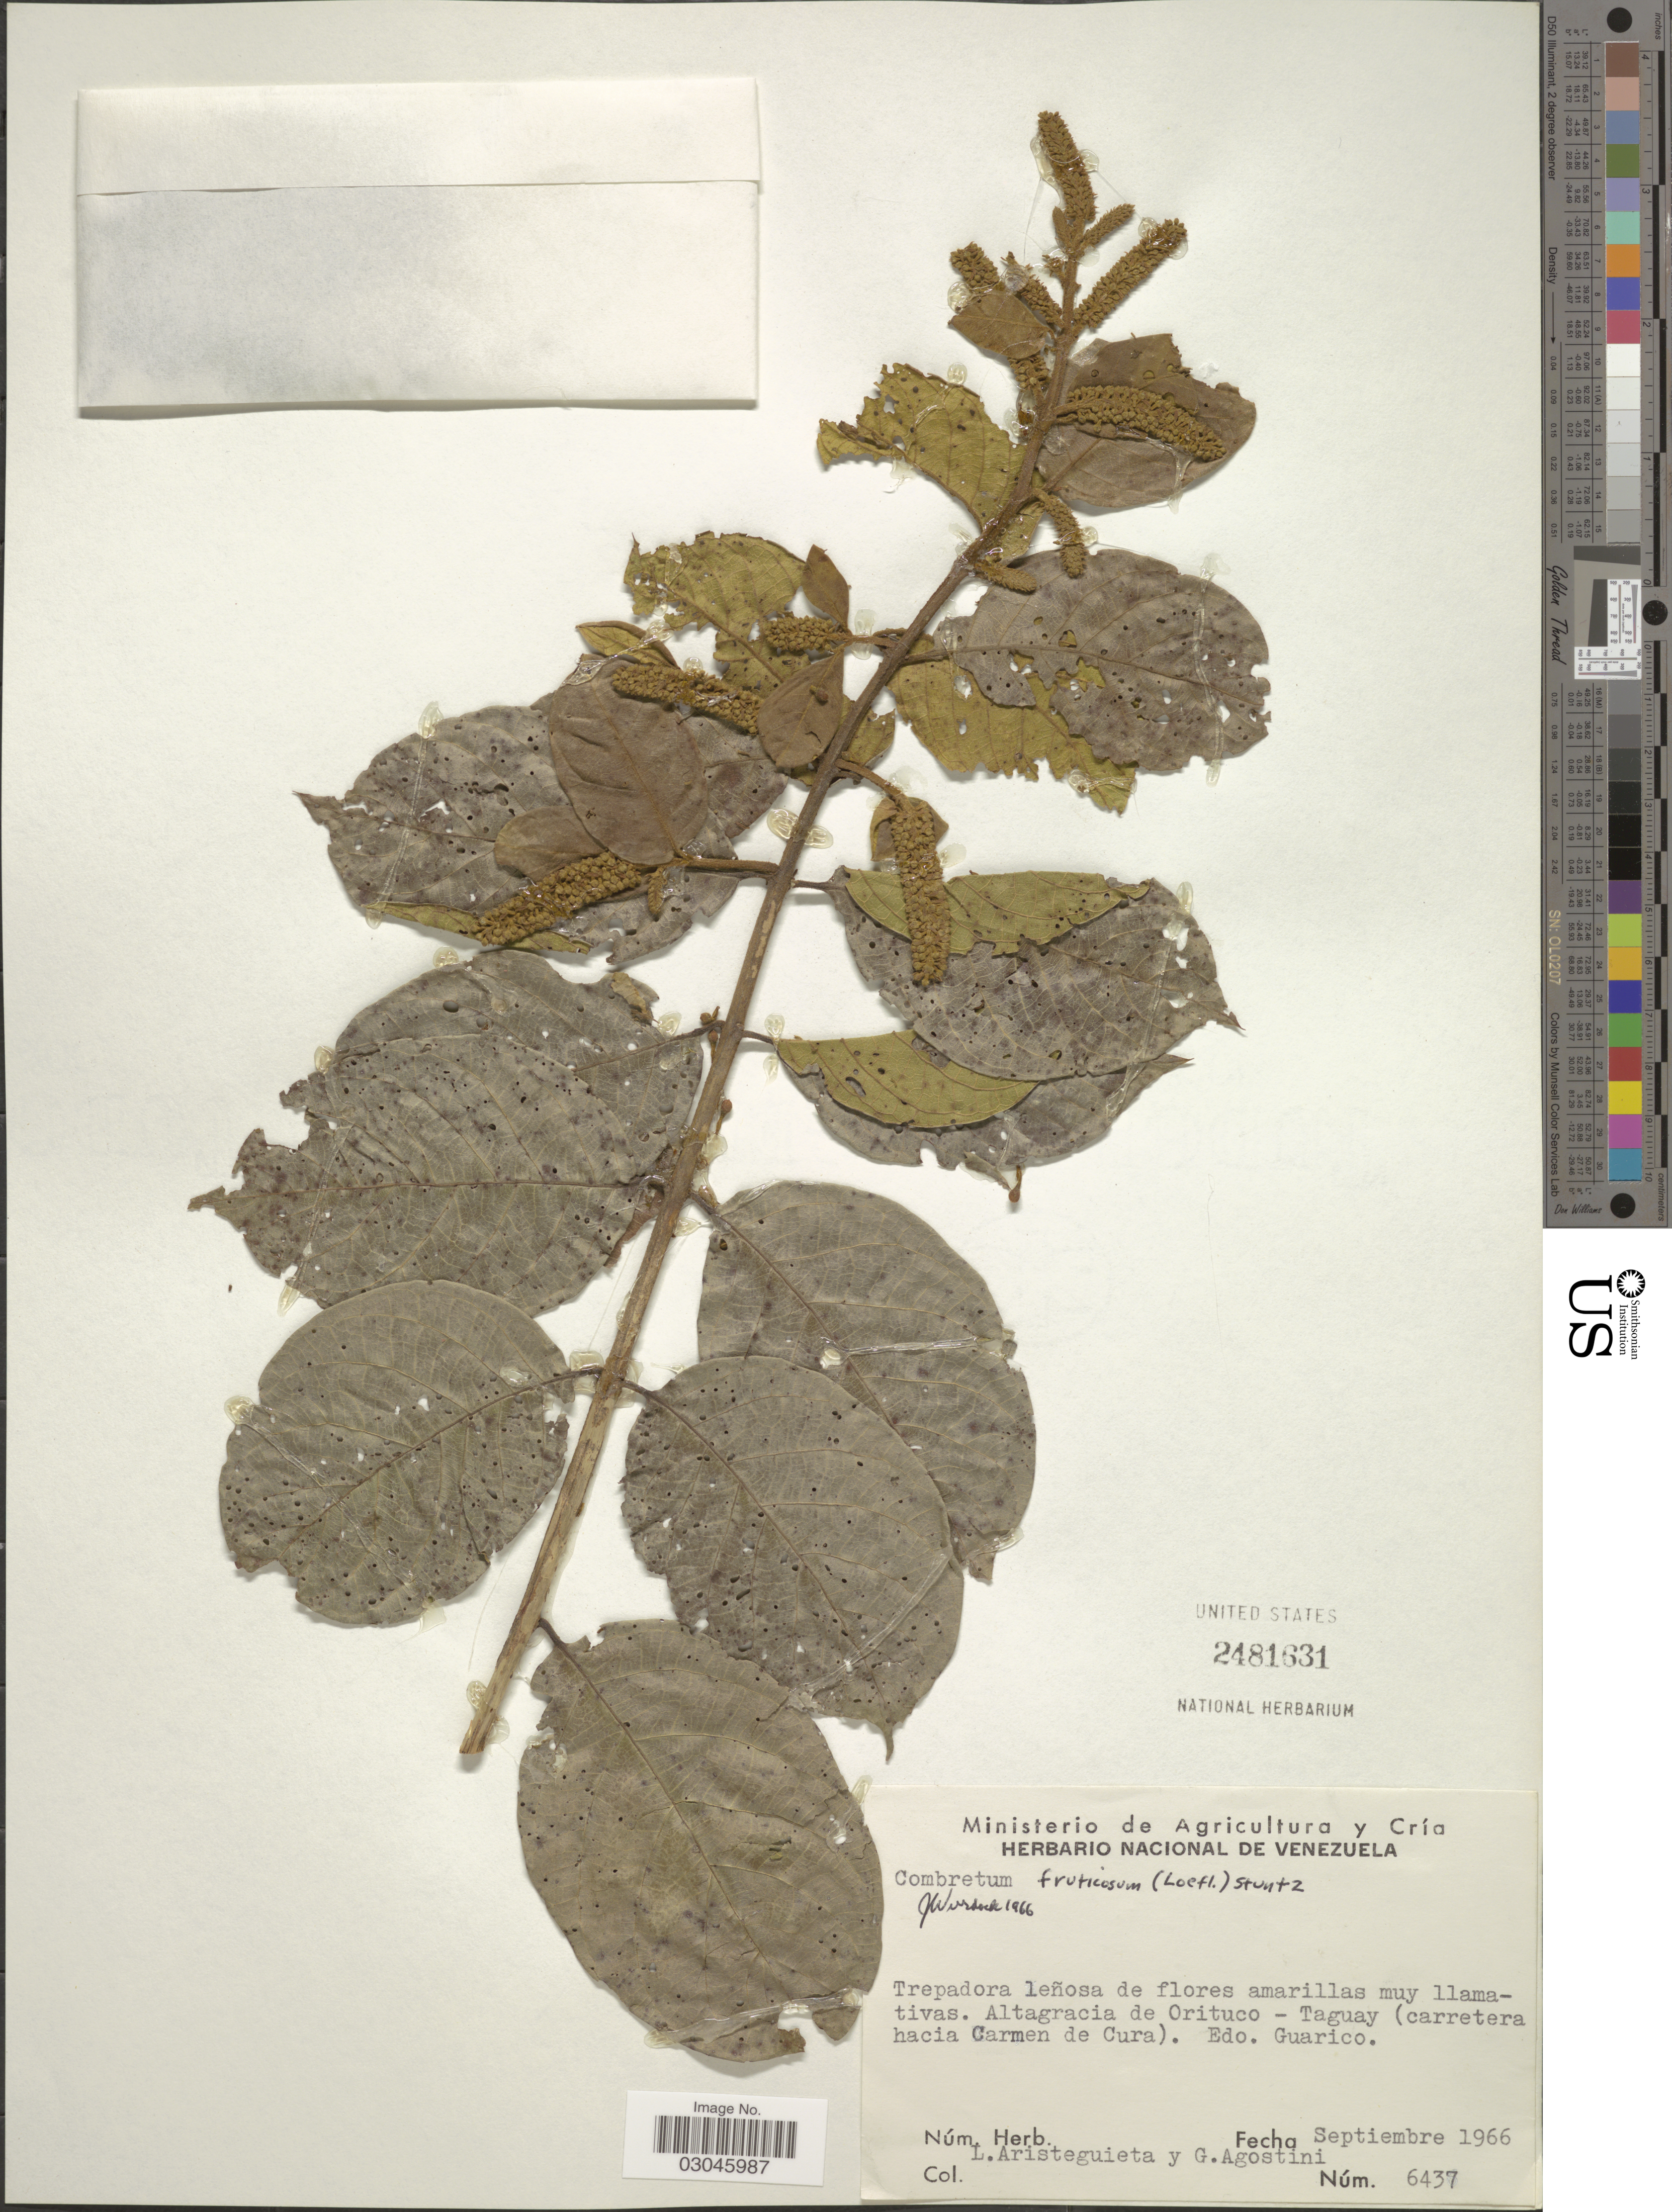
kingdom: Plantae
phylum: Tracheophyta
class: Magnoliopsida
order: Myrtales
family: Combretaceae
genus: Combretum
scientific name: Combretum fruticosum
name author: (Loefl.) Stuntz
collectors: L. Aristeguieta & G. Agostini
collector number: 6437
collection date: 1966-09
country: Venezuela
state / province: Guárico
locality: Altagracia de Orituco - Taguay (carretera hacia Carmen de Cura).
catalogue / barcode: US 2481631